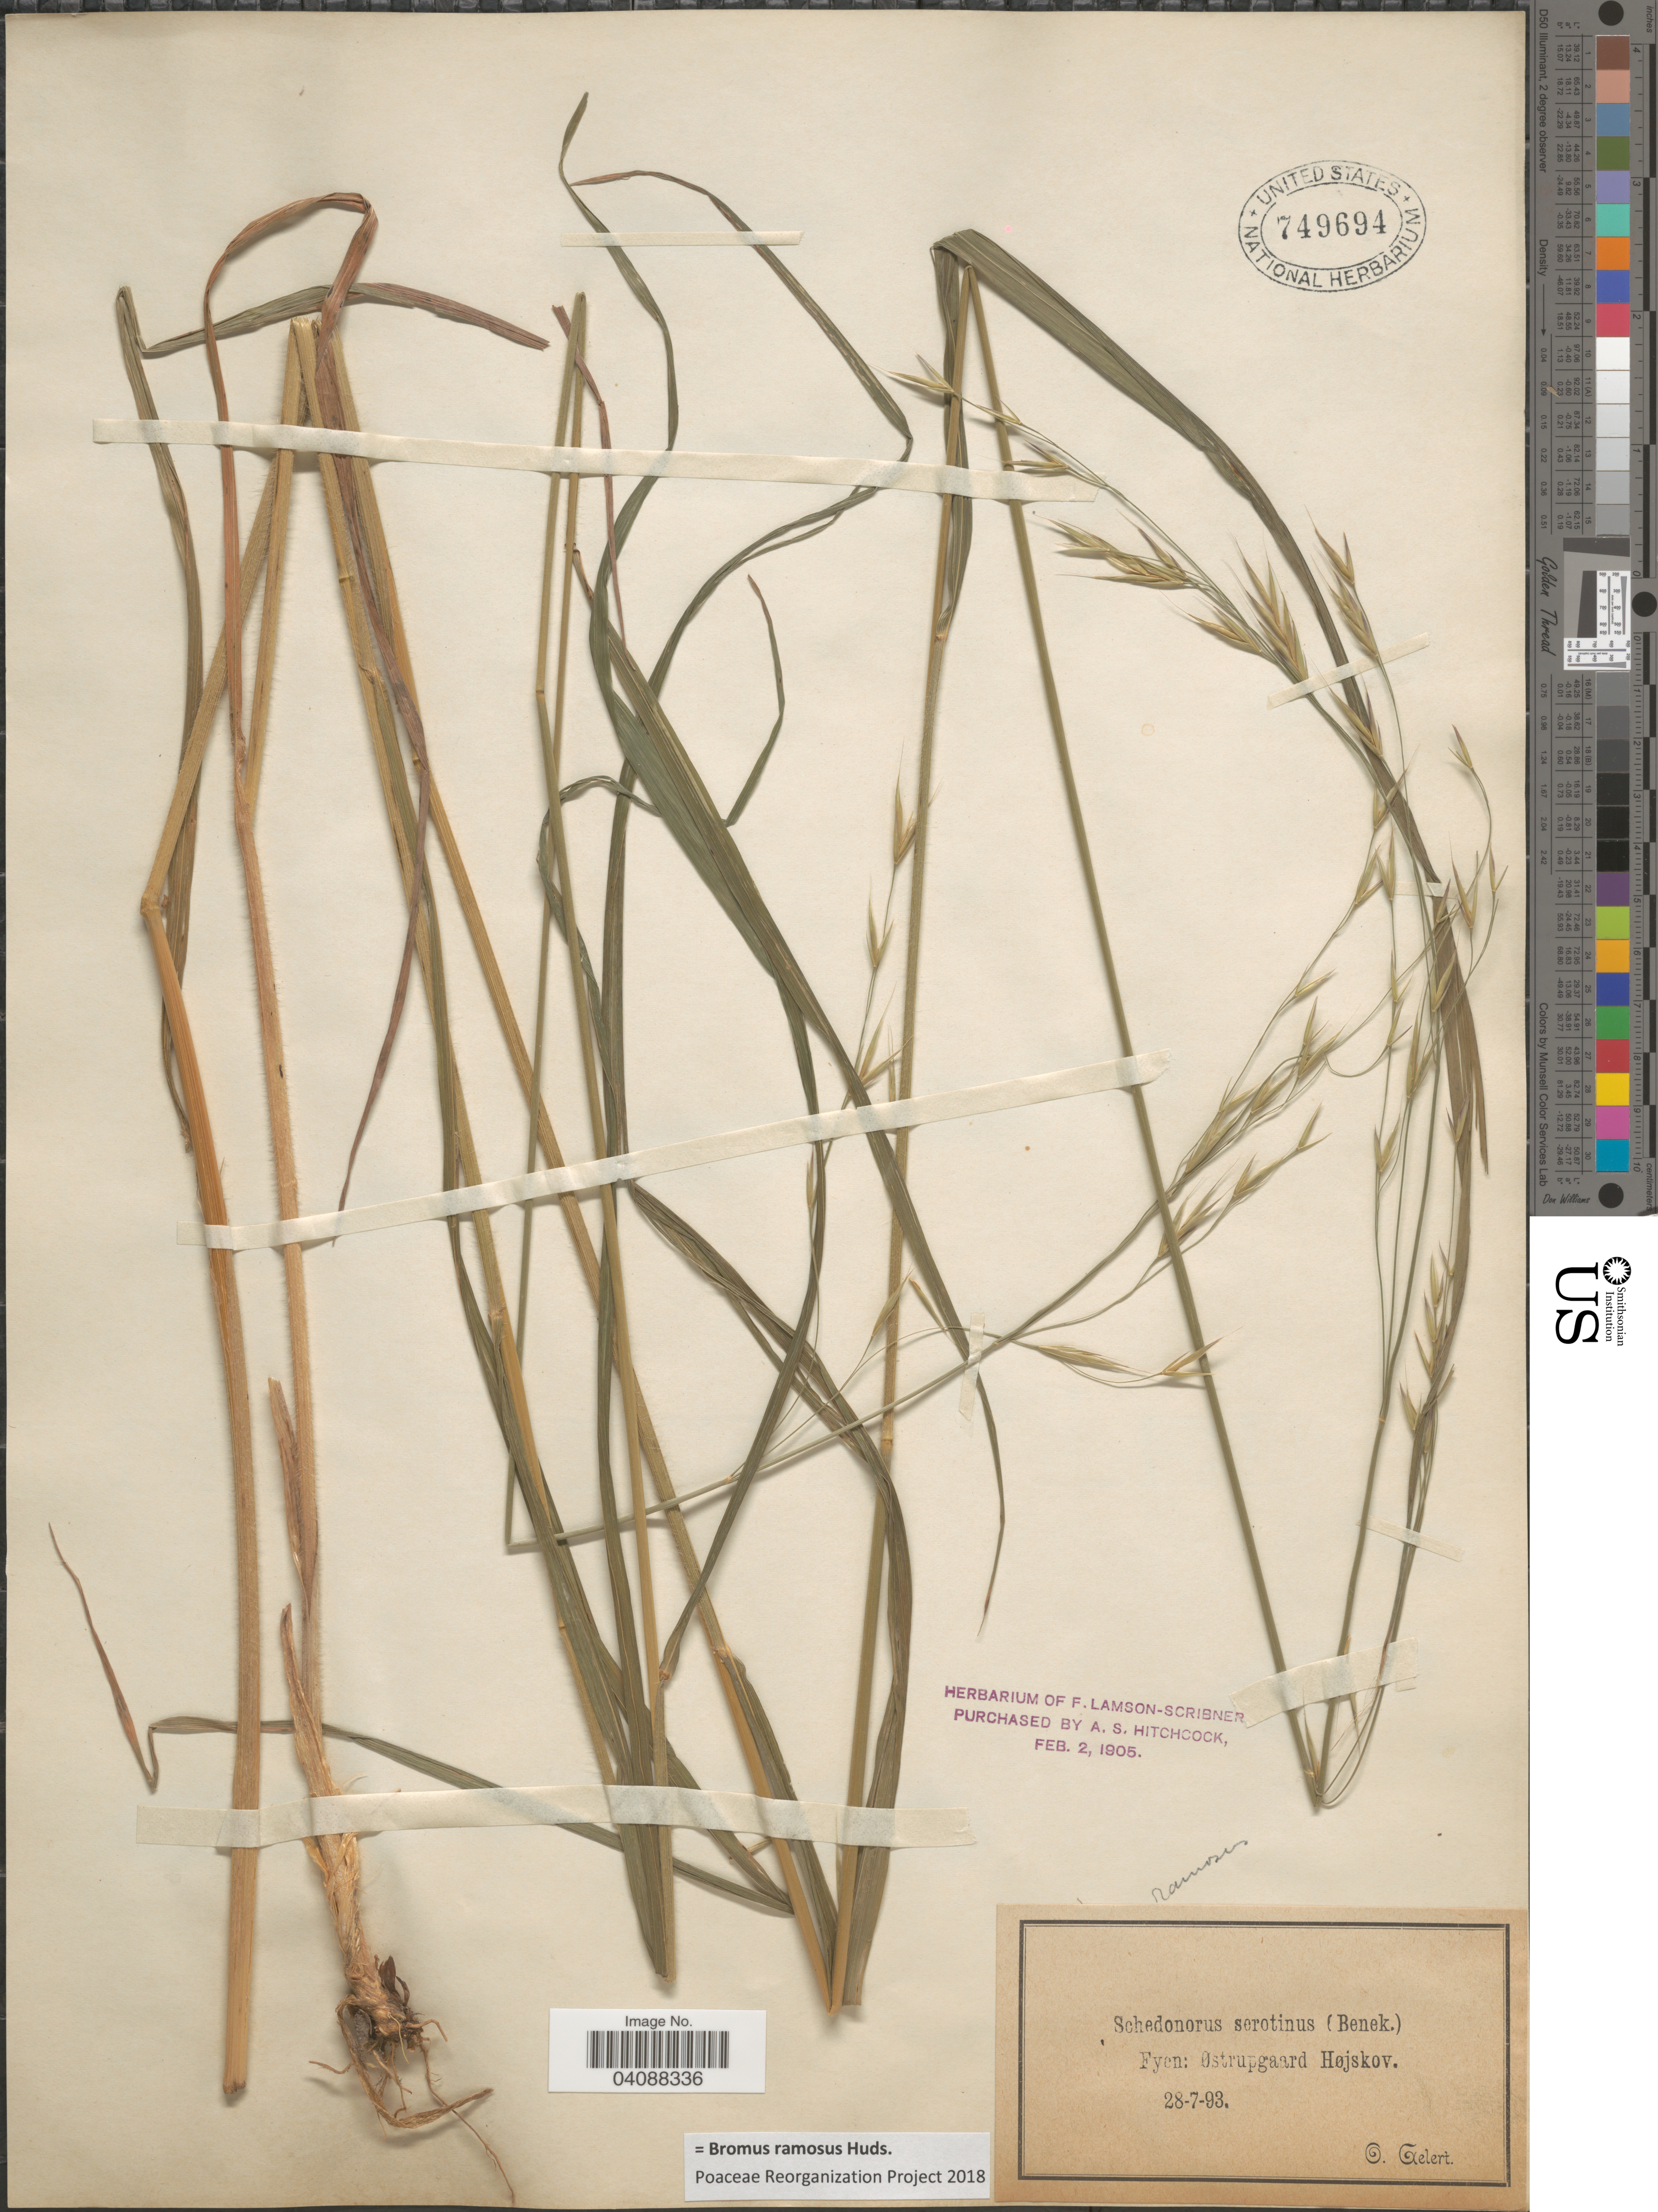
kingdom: Plantae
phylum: Tracheophyta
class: Liliopsida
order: Poales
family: Poaceae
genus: Bromus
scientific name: Bromus ramosus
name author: Huds.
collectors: O. Gelert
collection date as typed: Transcribed d/m/y: 28/7/93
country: Denmark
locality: Fyon: Østrupgaard Højskov.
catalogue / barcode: US 749694